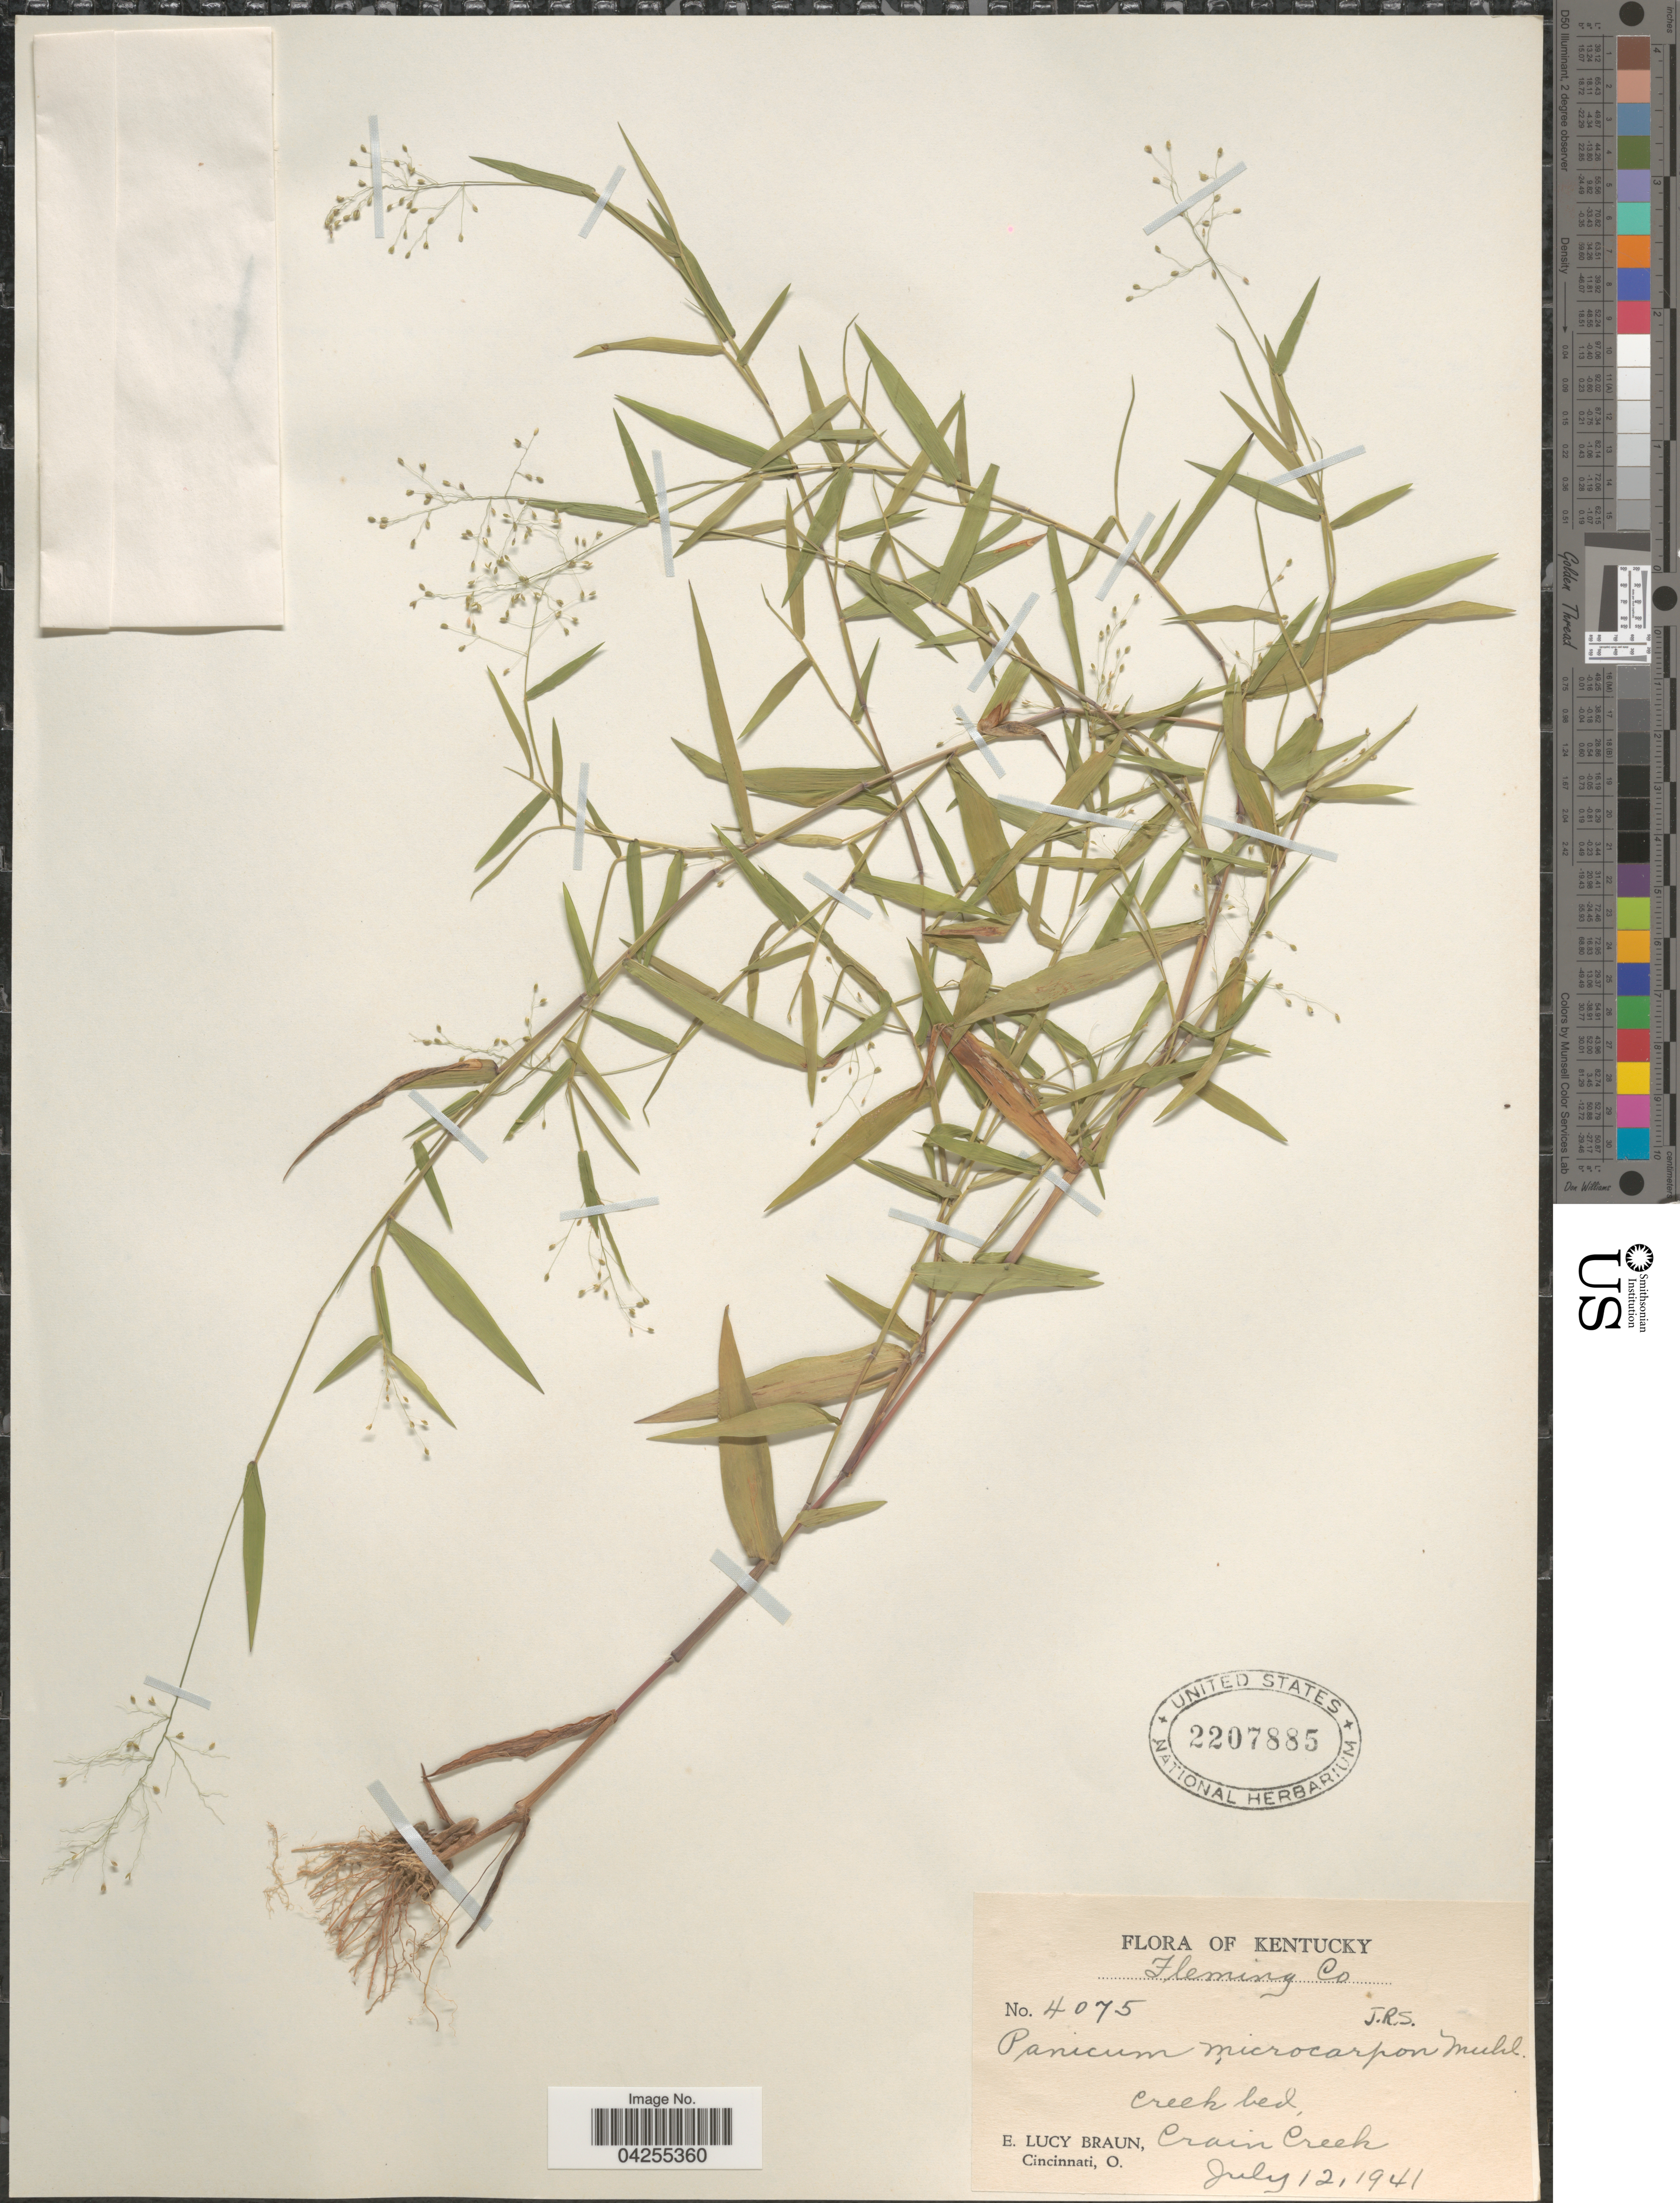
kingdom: Plantae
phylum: Tracheophyta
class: Liliopsida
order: Poales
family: Poaceae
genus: Dichanthelium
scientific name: Dichanthelium dichotomum var. dichotomum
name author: (L.) Gould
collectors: E. L. Braun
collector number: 4075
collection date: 1941-07-12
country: United States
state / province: Kentucky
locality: Fleming Co. Creek bed, Crain Creek.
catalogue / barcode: US 2207885